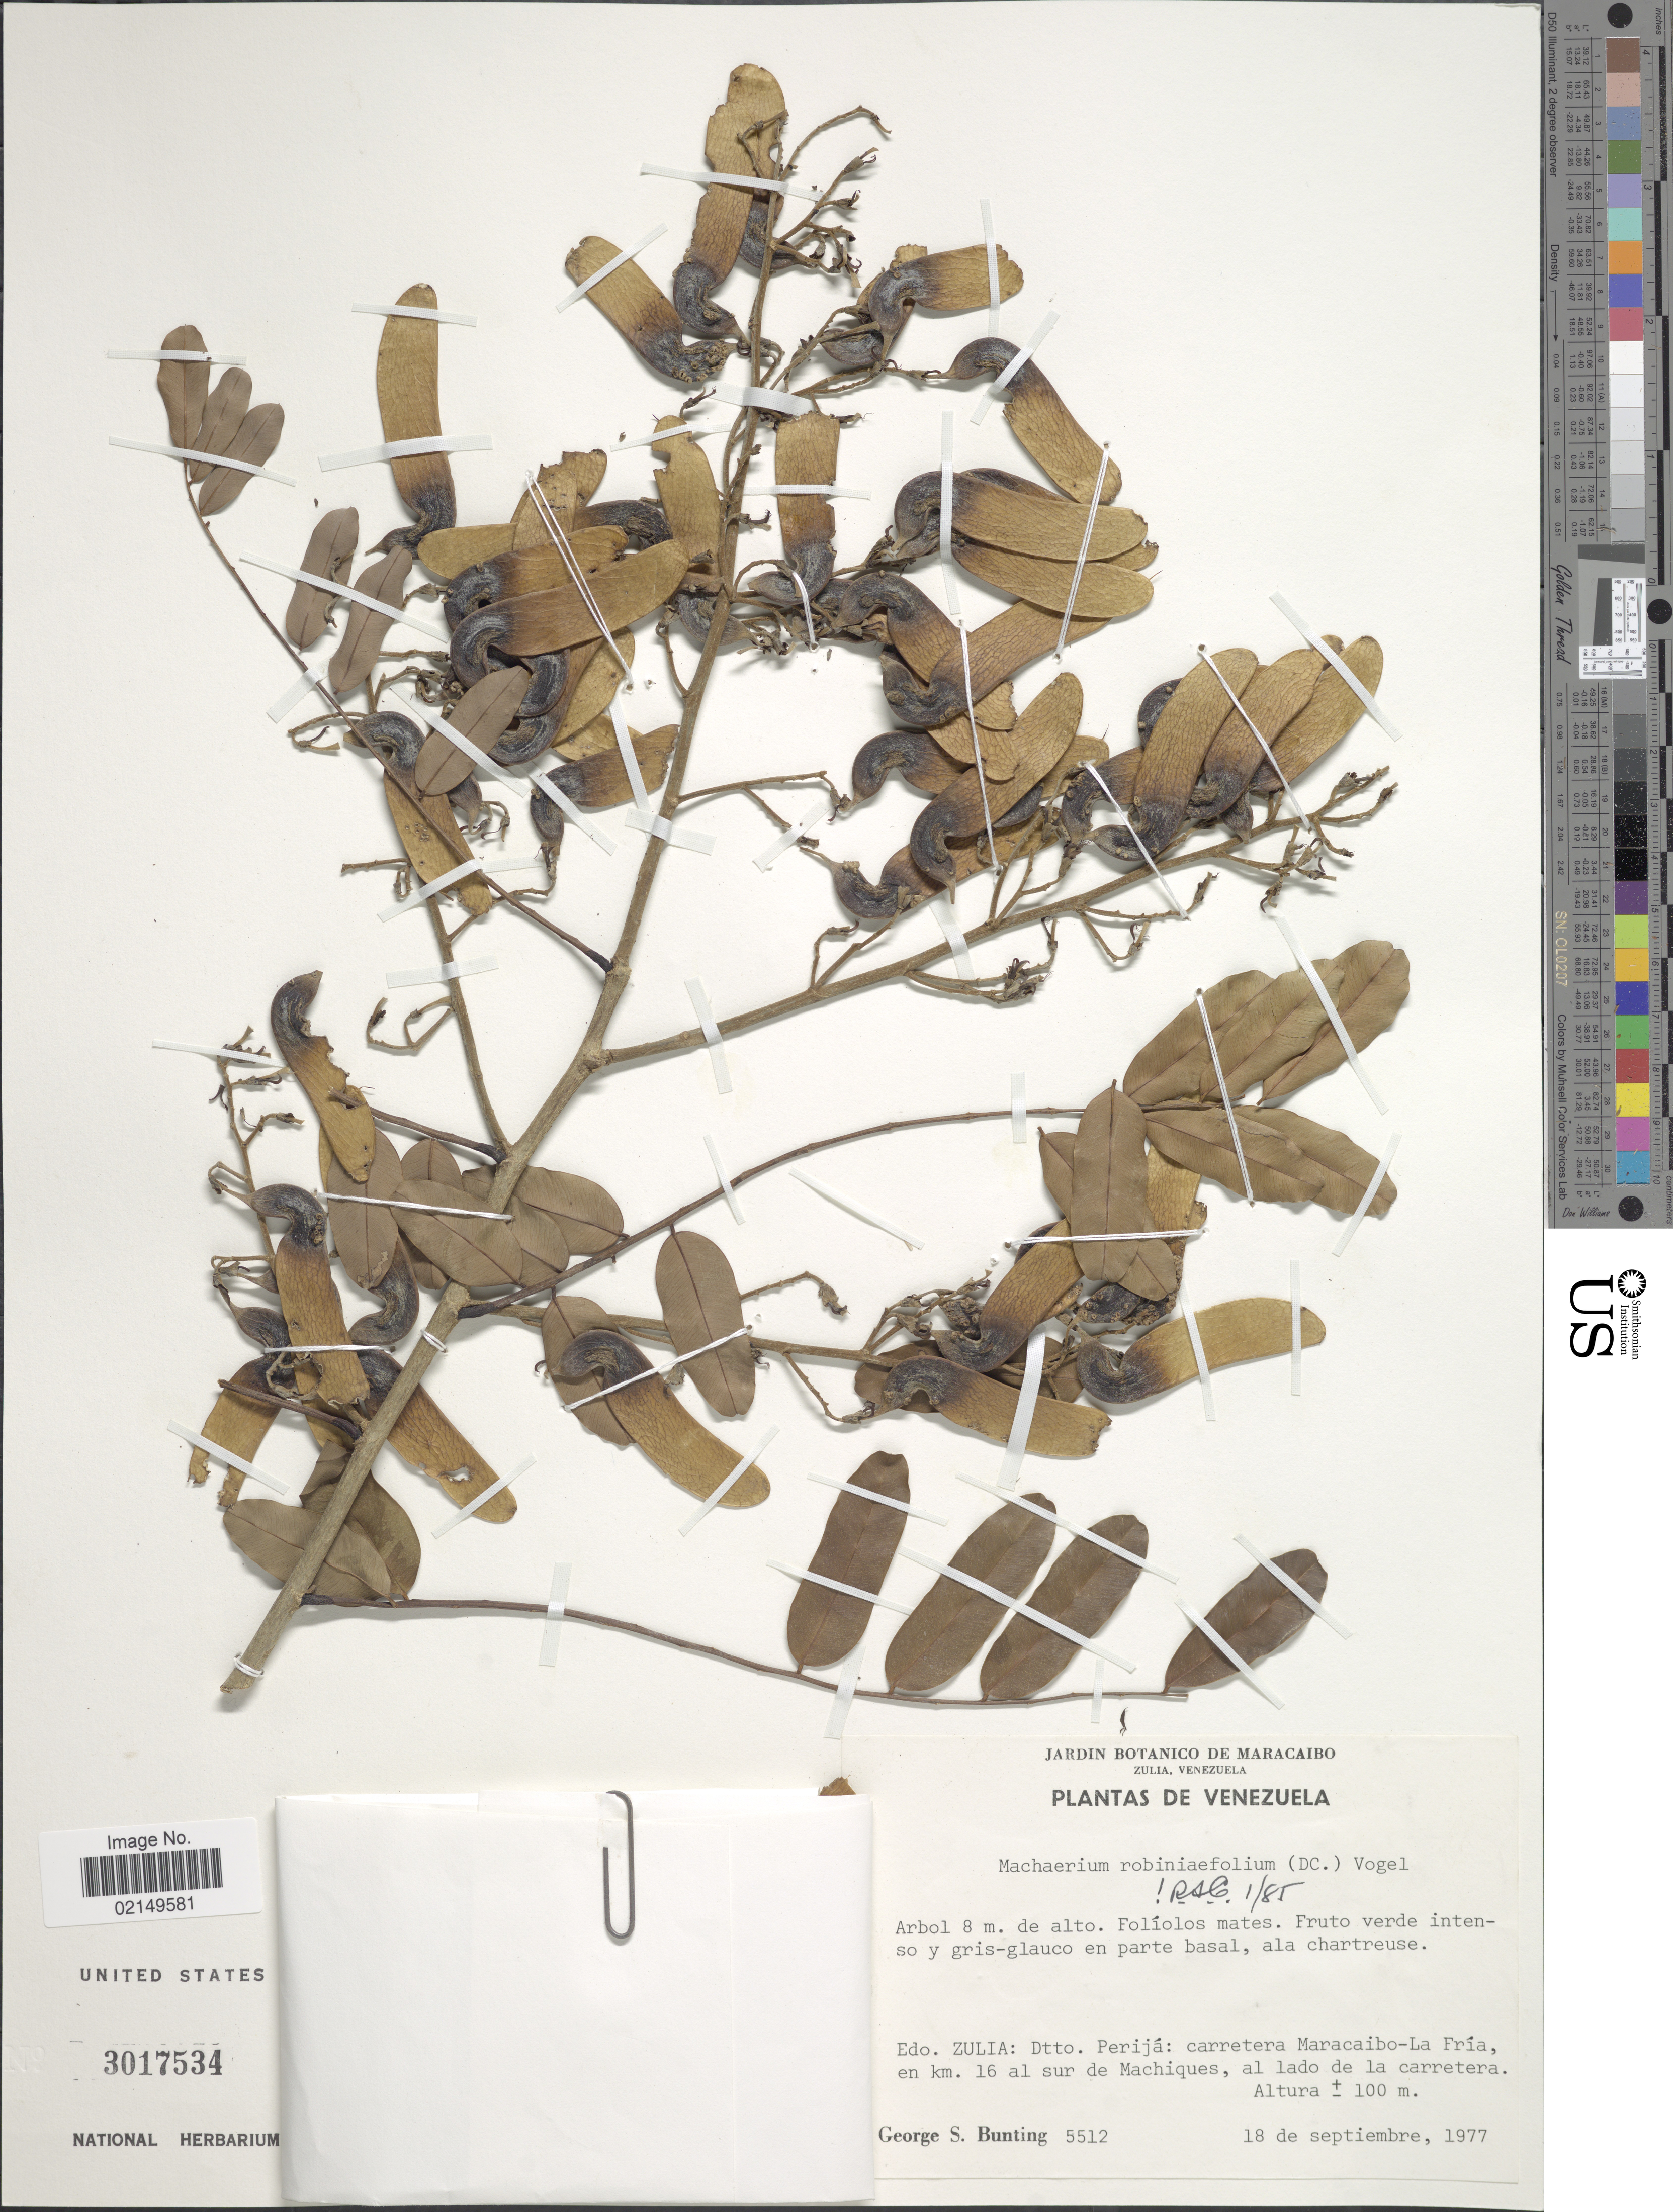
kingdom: Plantae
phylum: Tracheophyta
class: Magnoliopsida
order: Fabales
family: Fabaceae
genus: Machaerium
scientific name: Machaerium robinifolium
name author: (DC.) Vogel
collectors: G. S. Bunting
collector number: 5512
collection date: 1977-09-18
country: Venezuela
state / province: Zulia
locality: Edo. Zulia: Dtto. Perija: carretera Maracaibo-La Fria, en km. 16 al sur de Machiques, al lado de la carretera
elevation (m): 100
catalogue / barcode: US 3017534